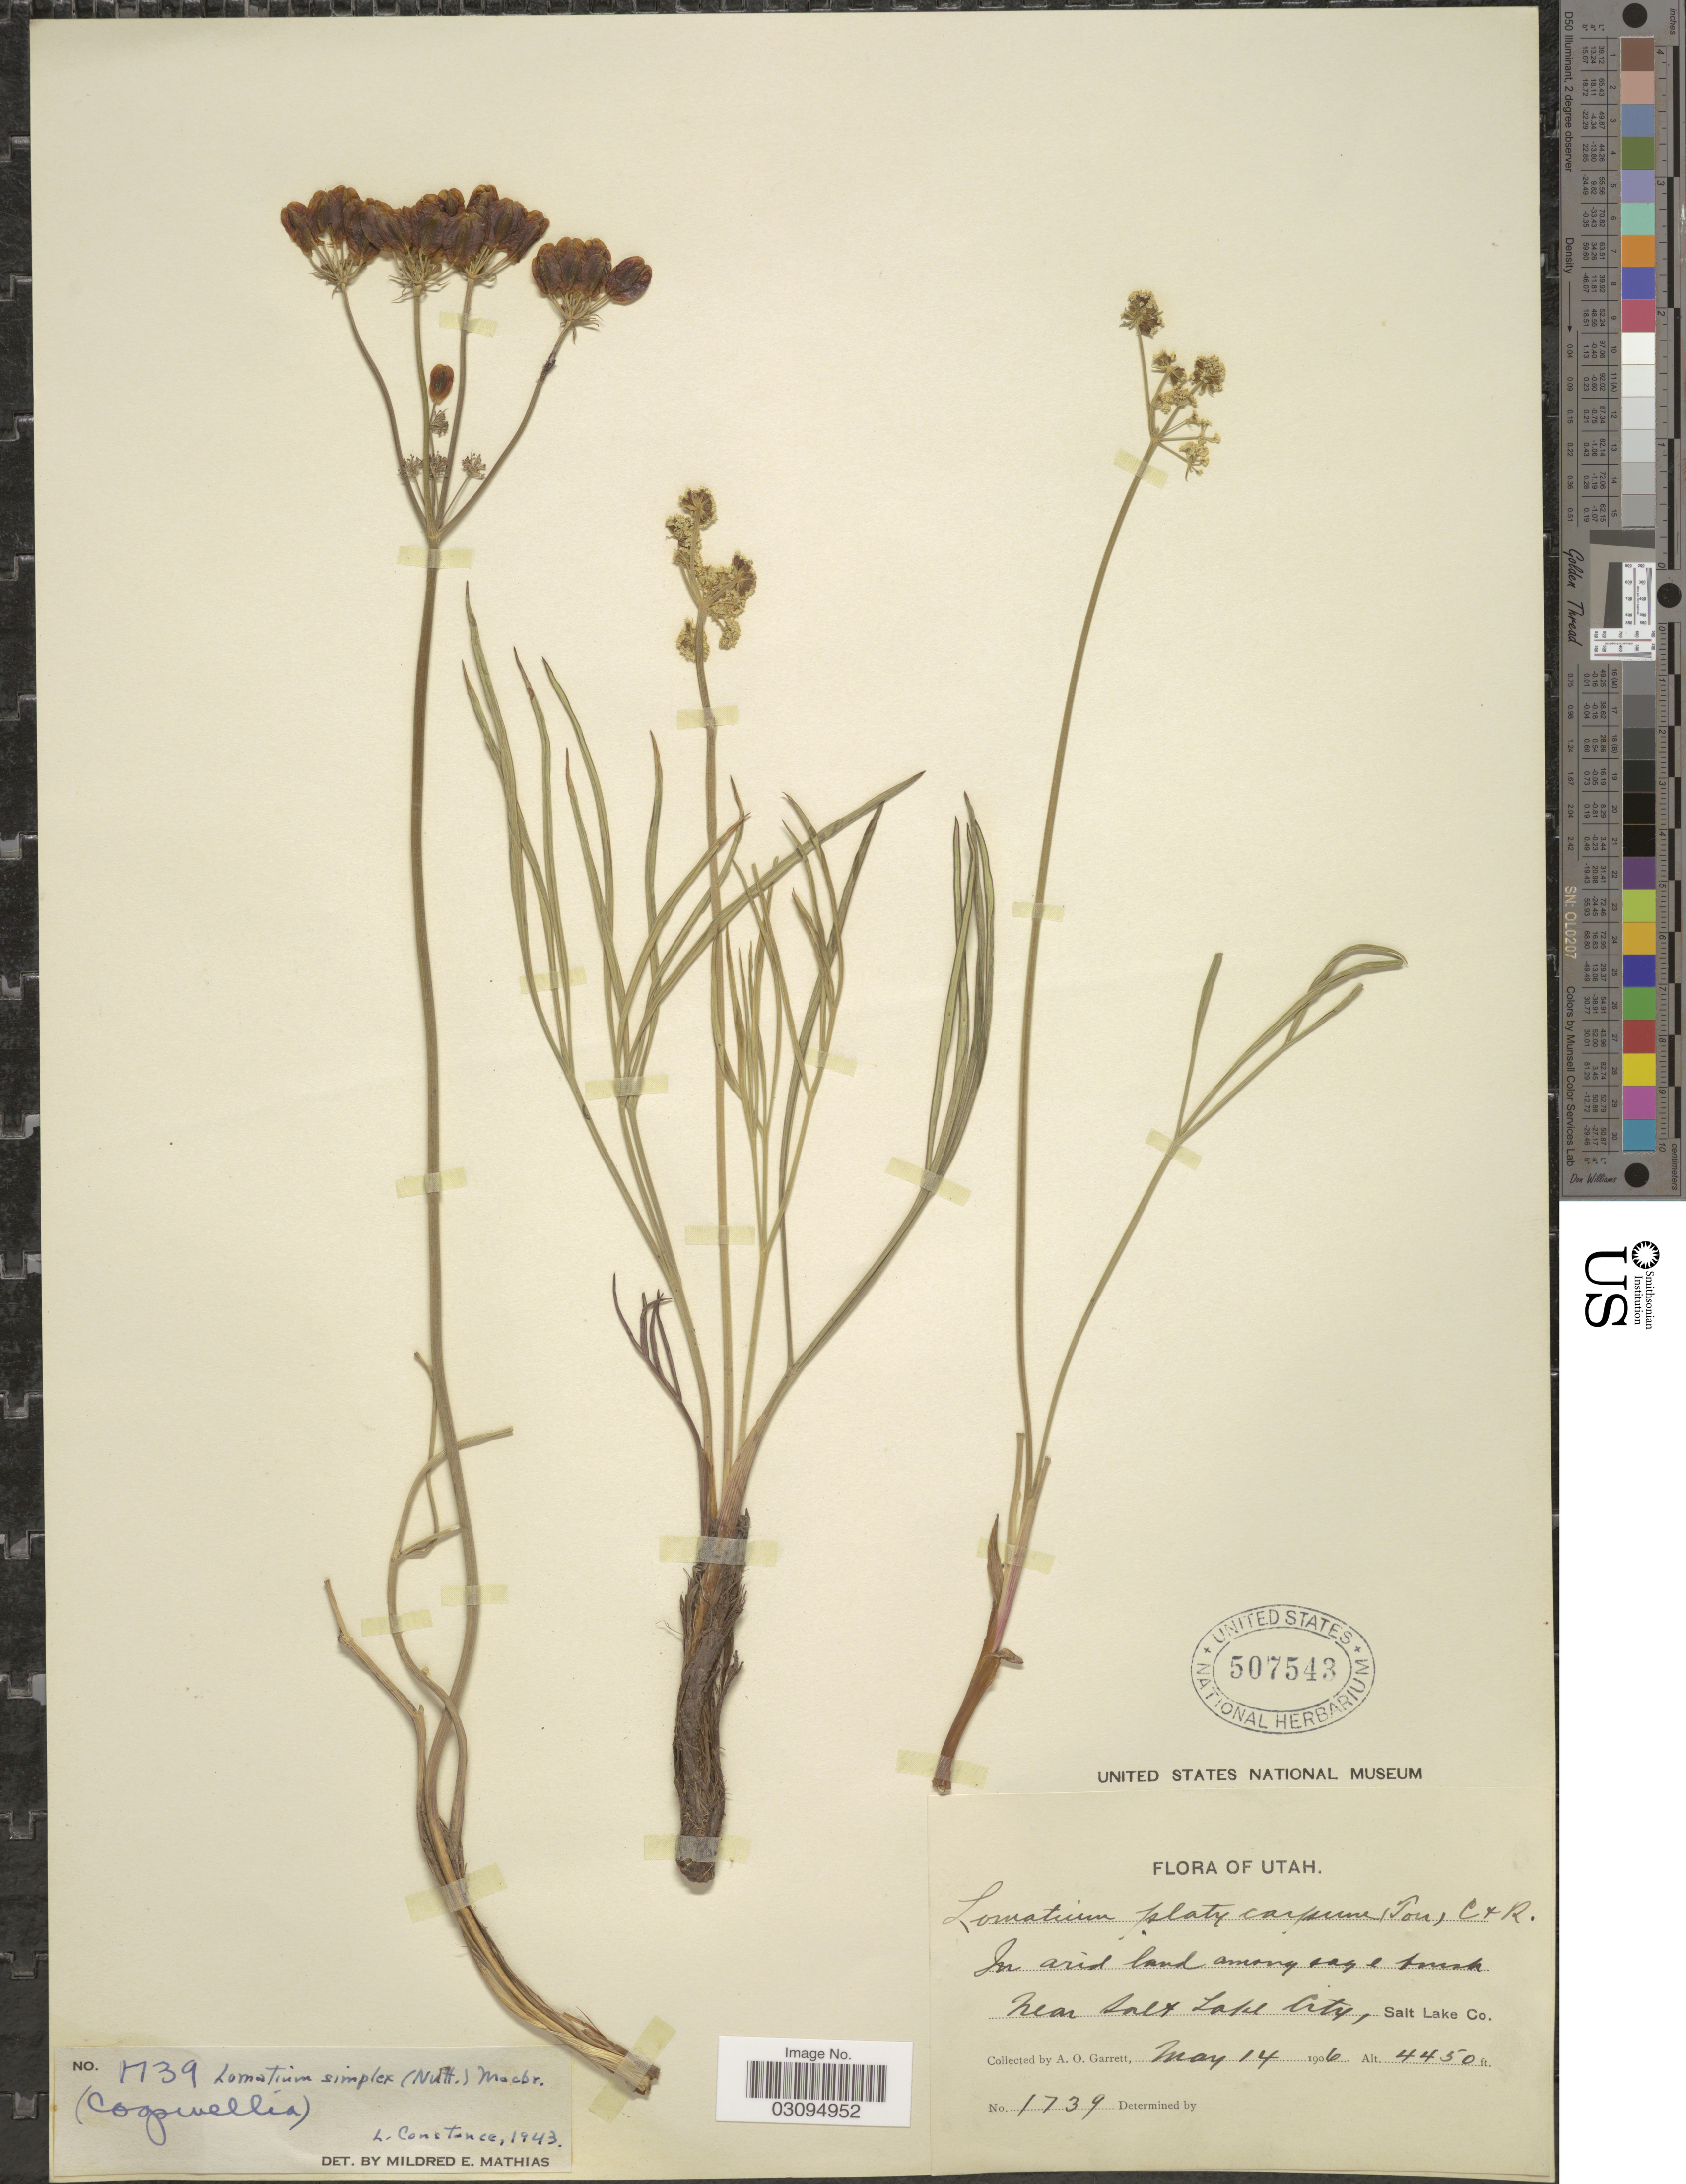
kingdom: Plantae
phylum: Tracheophyta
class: Magnoliopsida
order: Apiales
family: Apiaceae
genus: Lomatium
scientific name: Lomatium platycarpum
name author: (Torr.) J.M. Coult. & Rose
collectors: A. O. Garrett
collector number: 1739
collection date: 1906-05-14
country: United States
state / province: Utah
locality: Near Salt Lake City, Salt Lake Co.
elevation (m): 1356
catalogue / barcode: US 507543